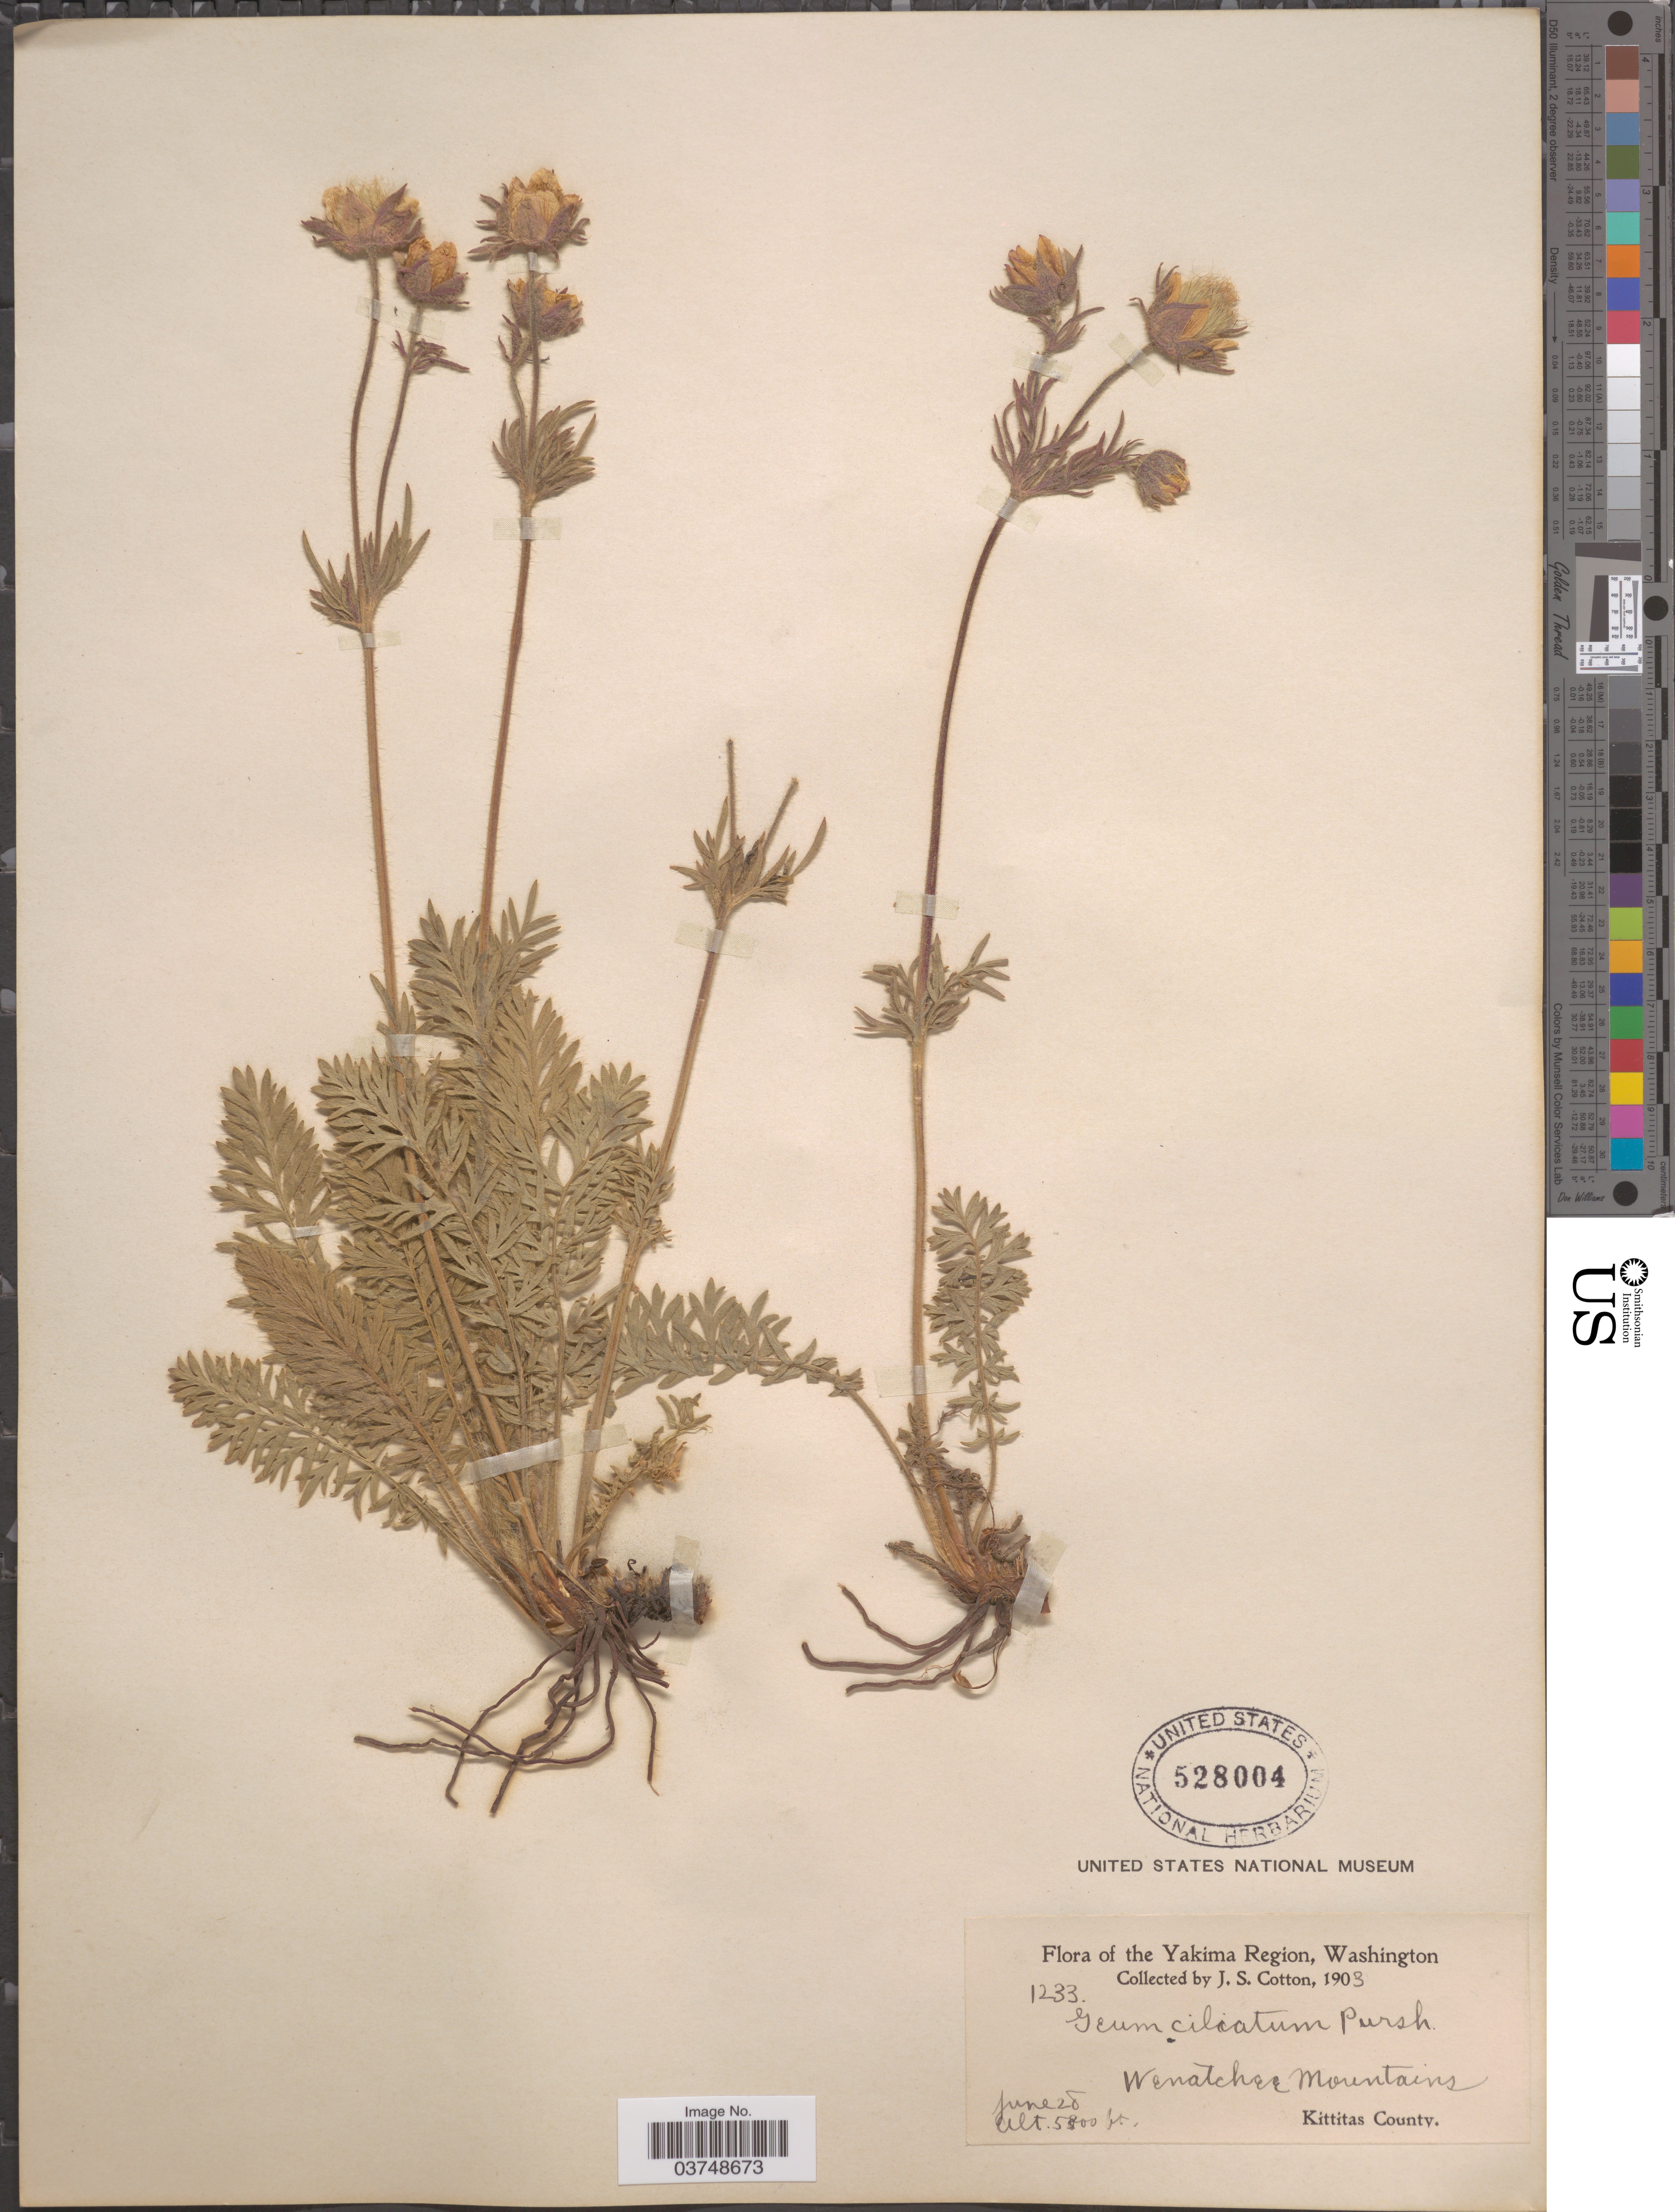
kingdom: Plantae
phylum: Tracheophyta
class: Magnoliopsida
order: Rosales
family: Rosaceae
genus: Geum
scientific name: Geum triflorum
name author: Pursh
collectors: J. S. Cotton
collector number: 1233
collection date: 1903-06-28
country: United States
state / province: Washington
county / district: Kittitas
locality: Yakima Region. Wenatchee Mountains. Kittitas County.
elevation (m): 1676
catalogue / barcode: US 528004